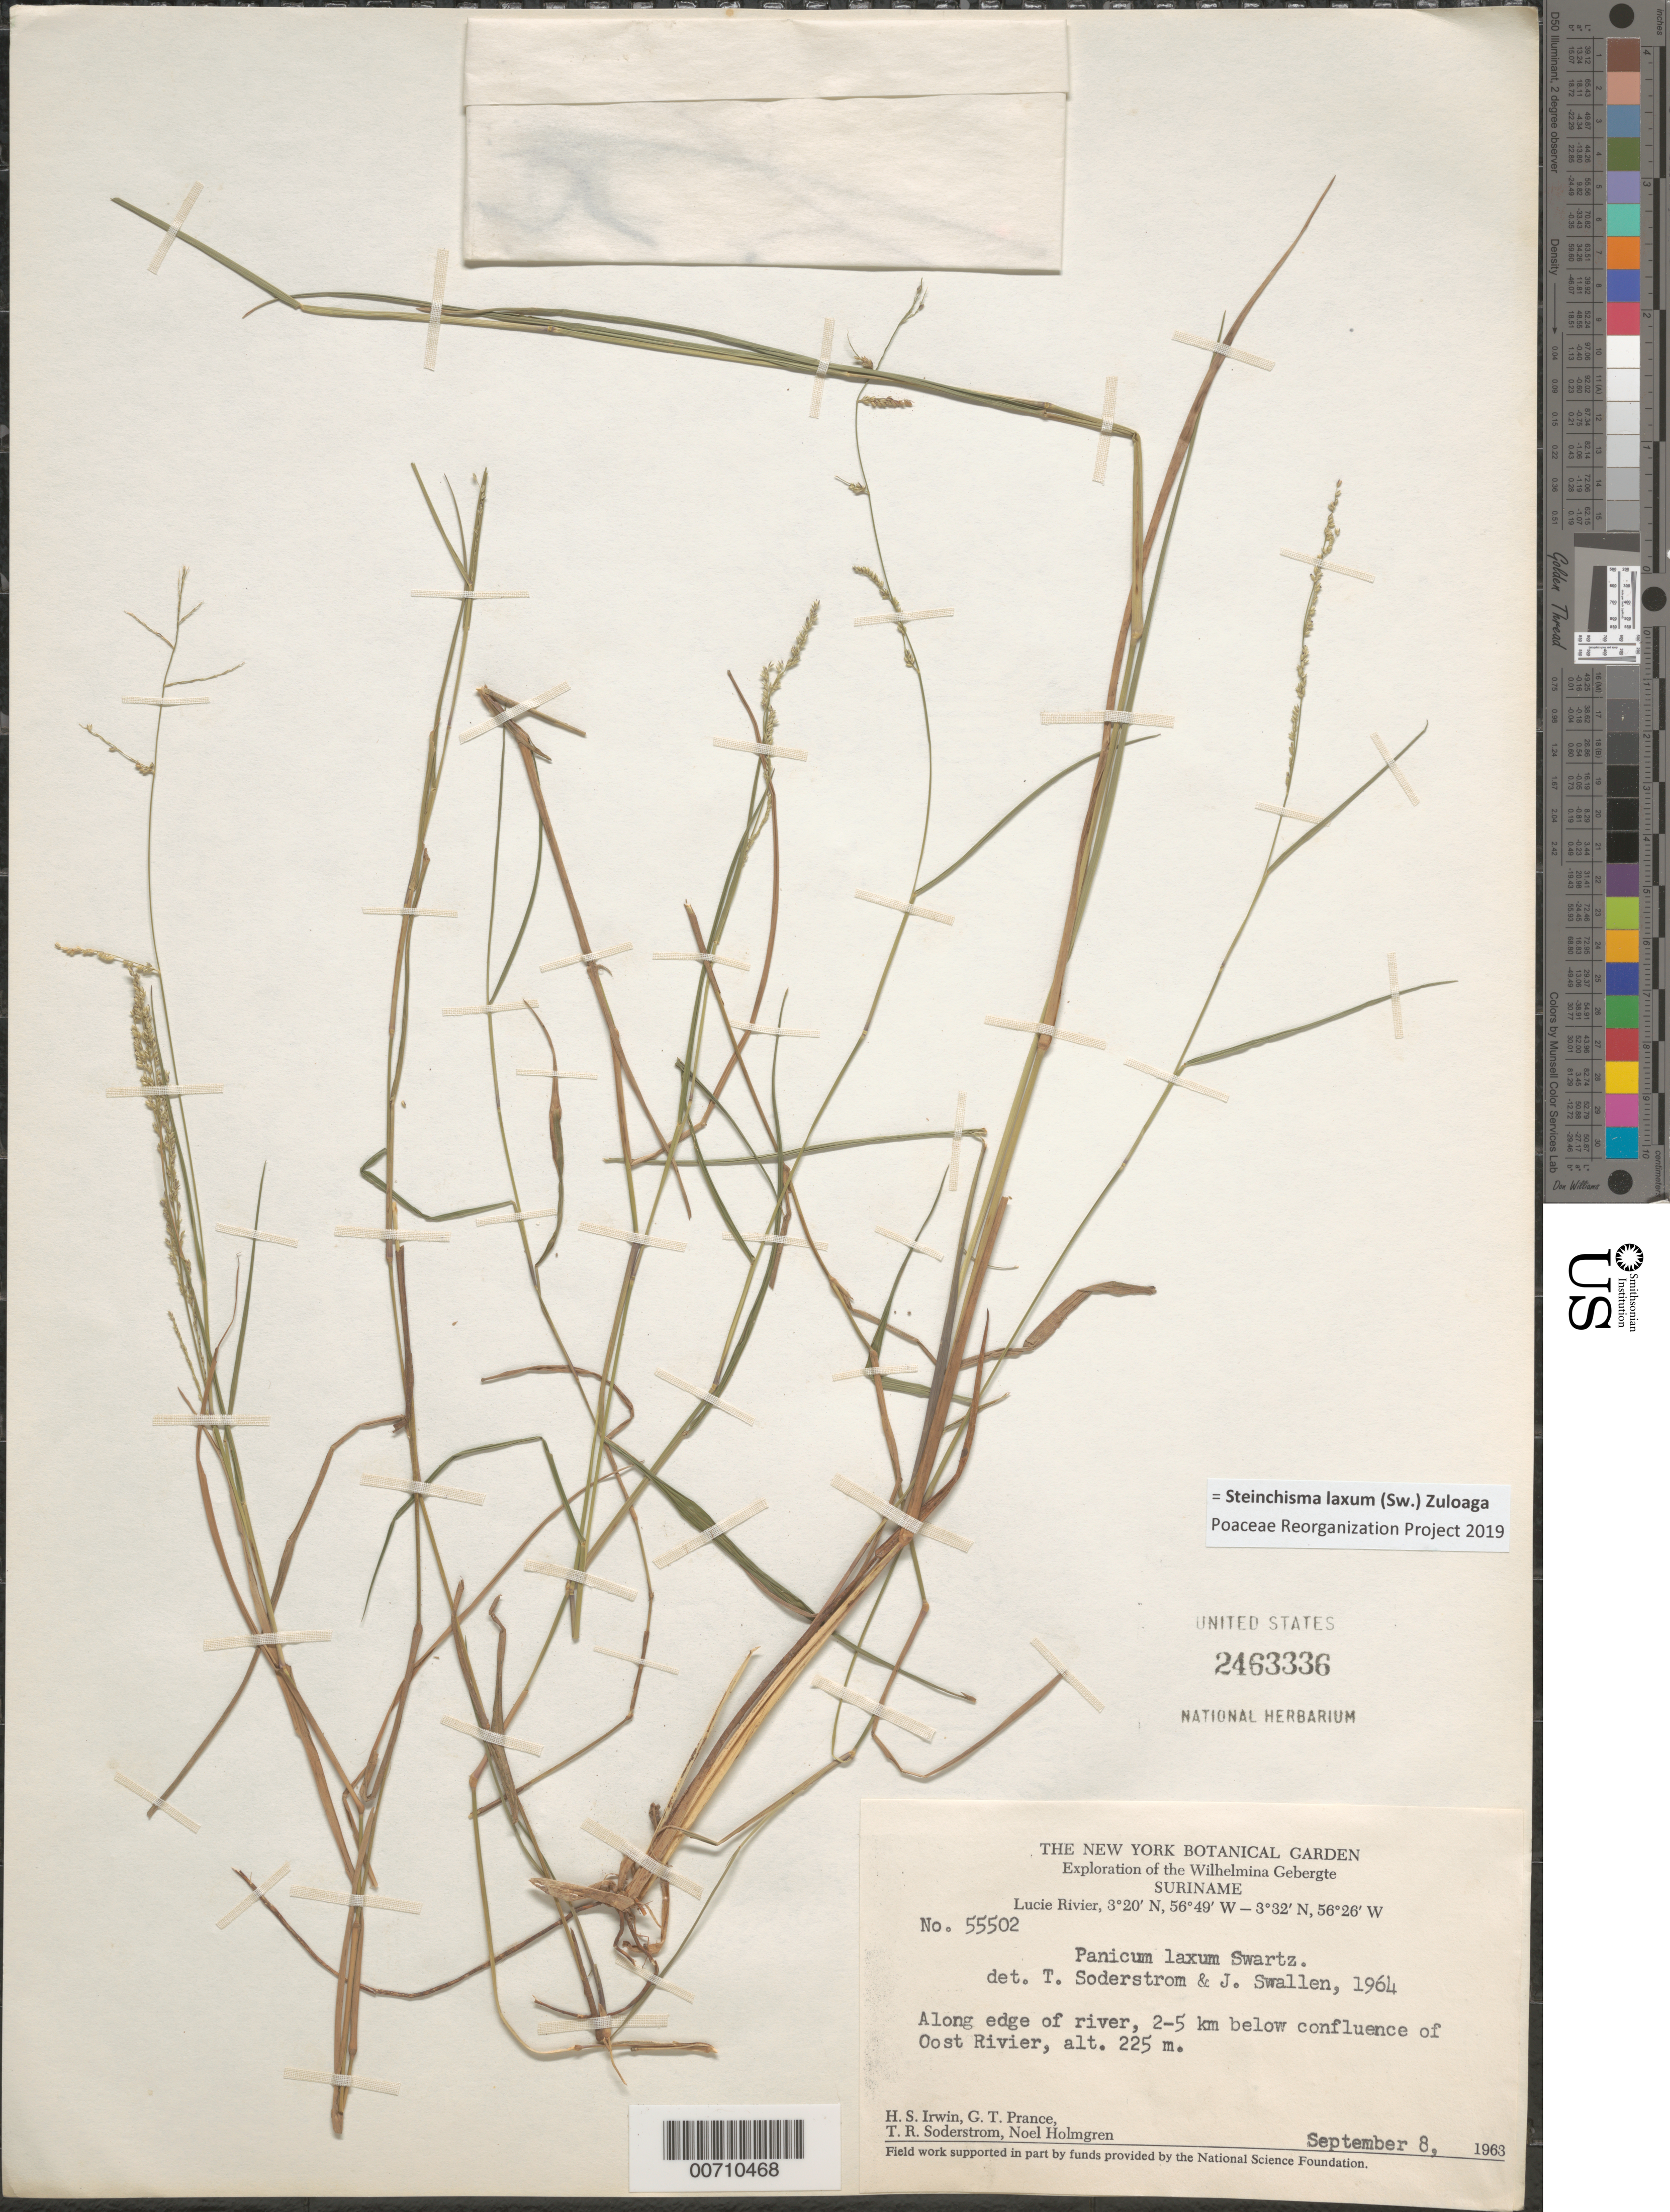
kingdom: Plantae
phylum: Tracheophyta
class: Liliopsida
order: Poales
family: Poaceae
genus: Panicum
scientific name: Panicum laxum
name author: Sw.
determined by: Swallen, J. R.; Soderstrom, T. R.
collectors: H. Irwin, G. T. Prance, T. R. Soderstrom & N. H. Holmgren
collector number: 55502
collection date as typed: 8-Sep-63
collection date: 1963-09-08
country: Suriname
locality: Lucie R., 2-5 km below confl. with Oost R., Wilhelmina Gebergte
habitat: Along edge of river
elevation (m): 225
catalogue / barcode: US 2463336